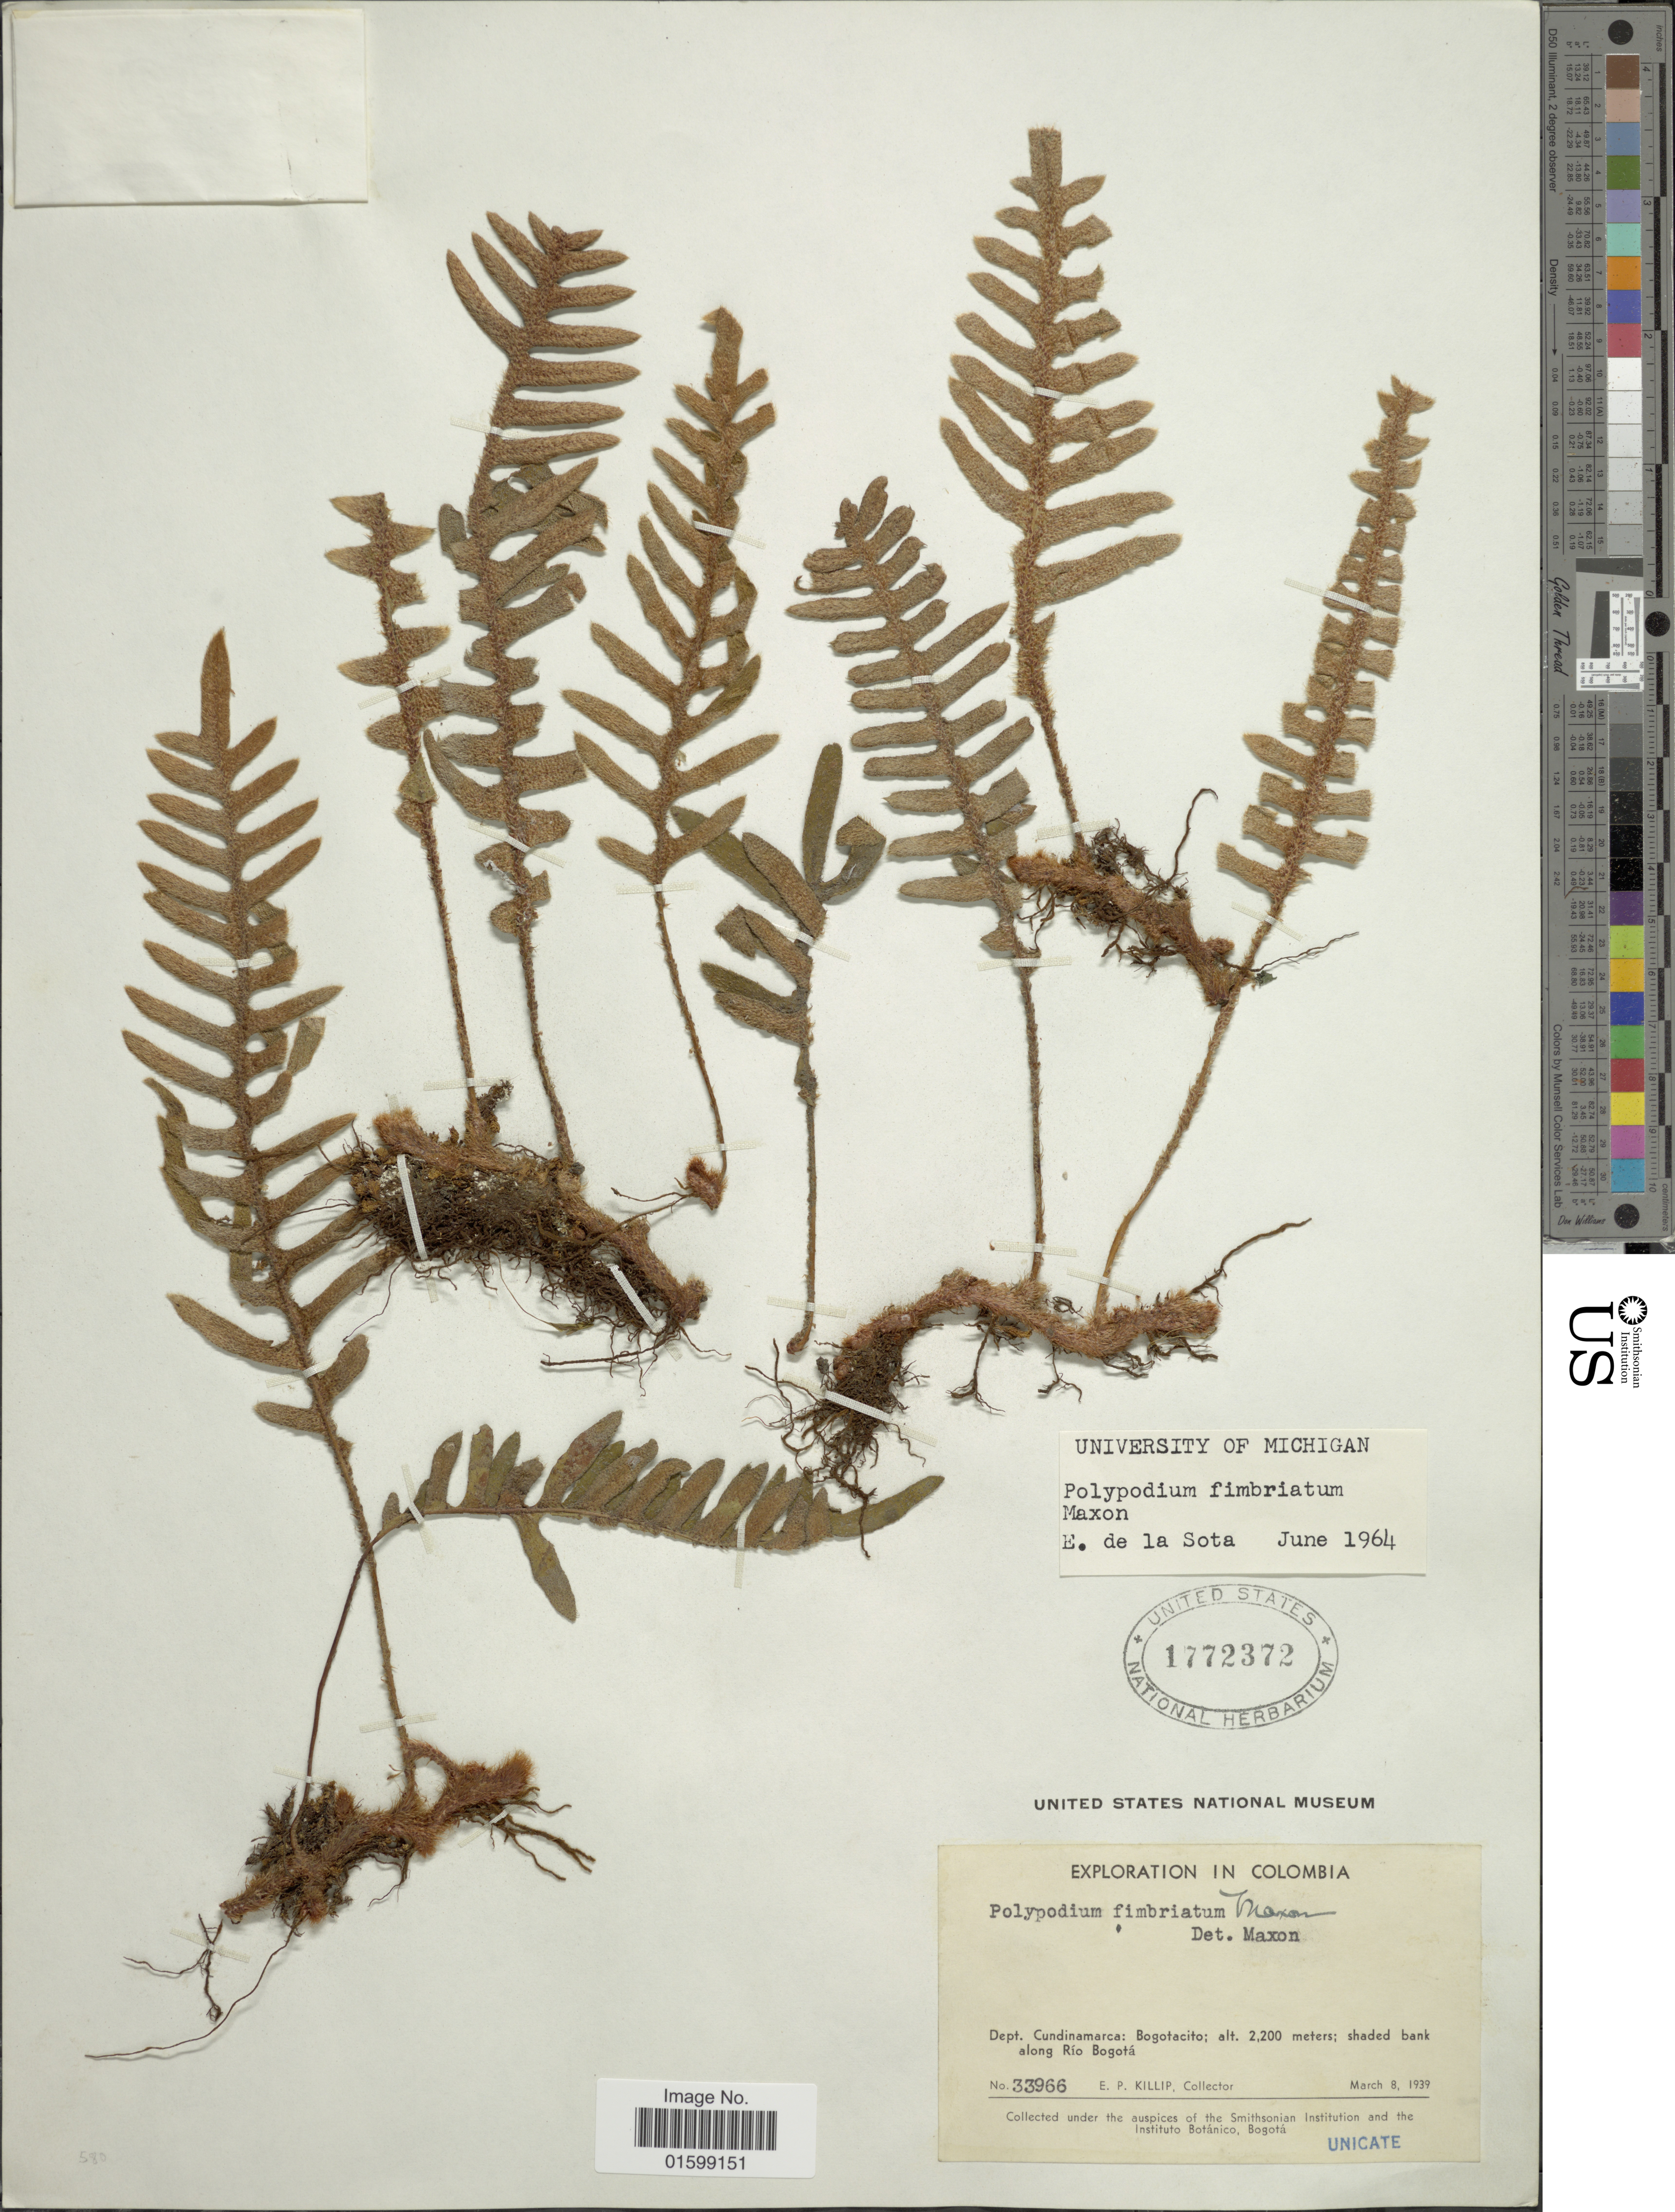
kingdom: Plantae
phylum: Tracheophyta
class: Polypodiopsida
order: Polypodiales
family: Polypodiaceae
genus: Pleopeltis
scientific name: Pleopeltis fimbriata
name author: (Maxon) A.R. Sm.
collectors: E. P. Killip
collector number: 33966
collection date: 1939-03-08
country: Colombia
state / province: Cundinamarca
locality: Bogotacito; shaded bank, along Río Bogotá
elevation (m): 2200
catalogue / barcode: US 1772372